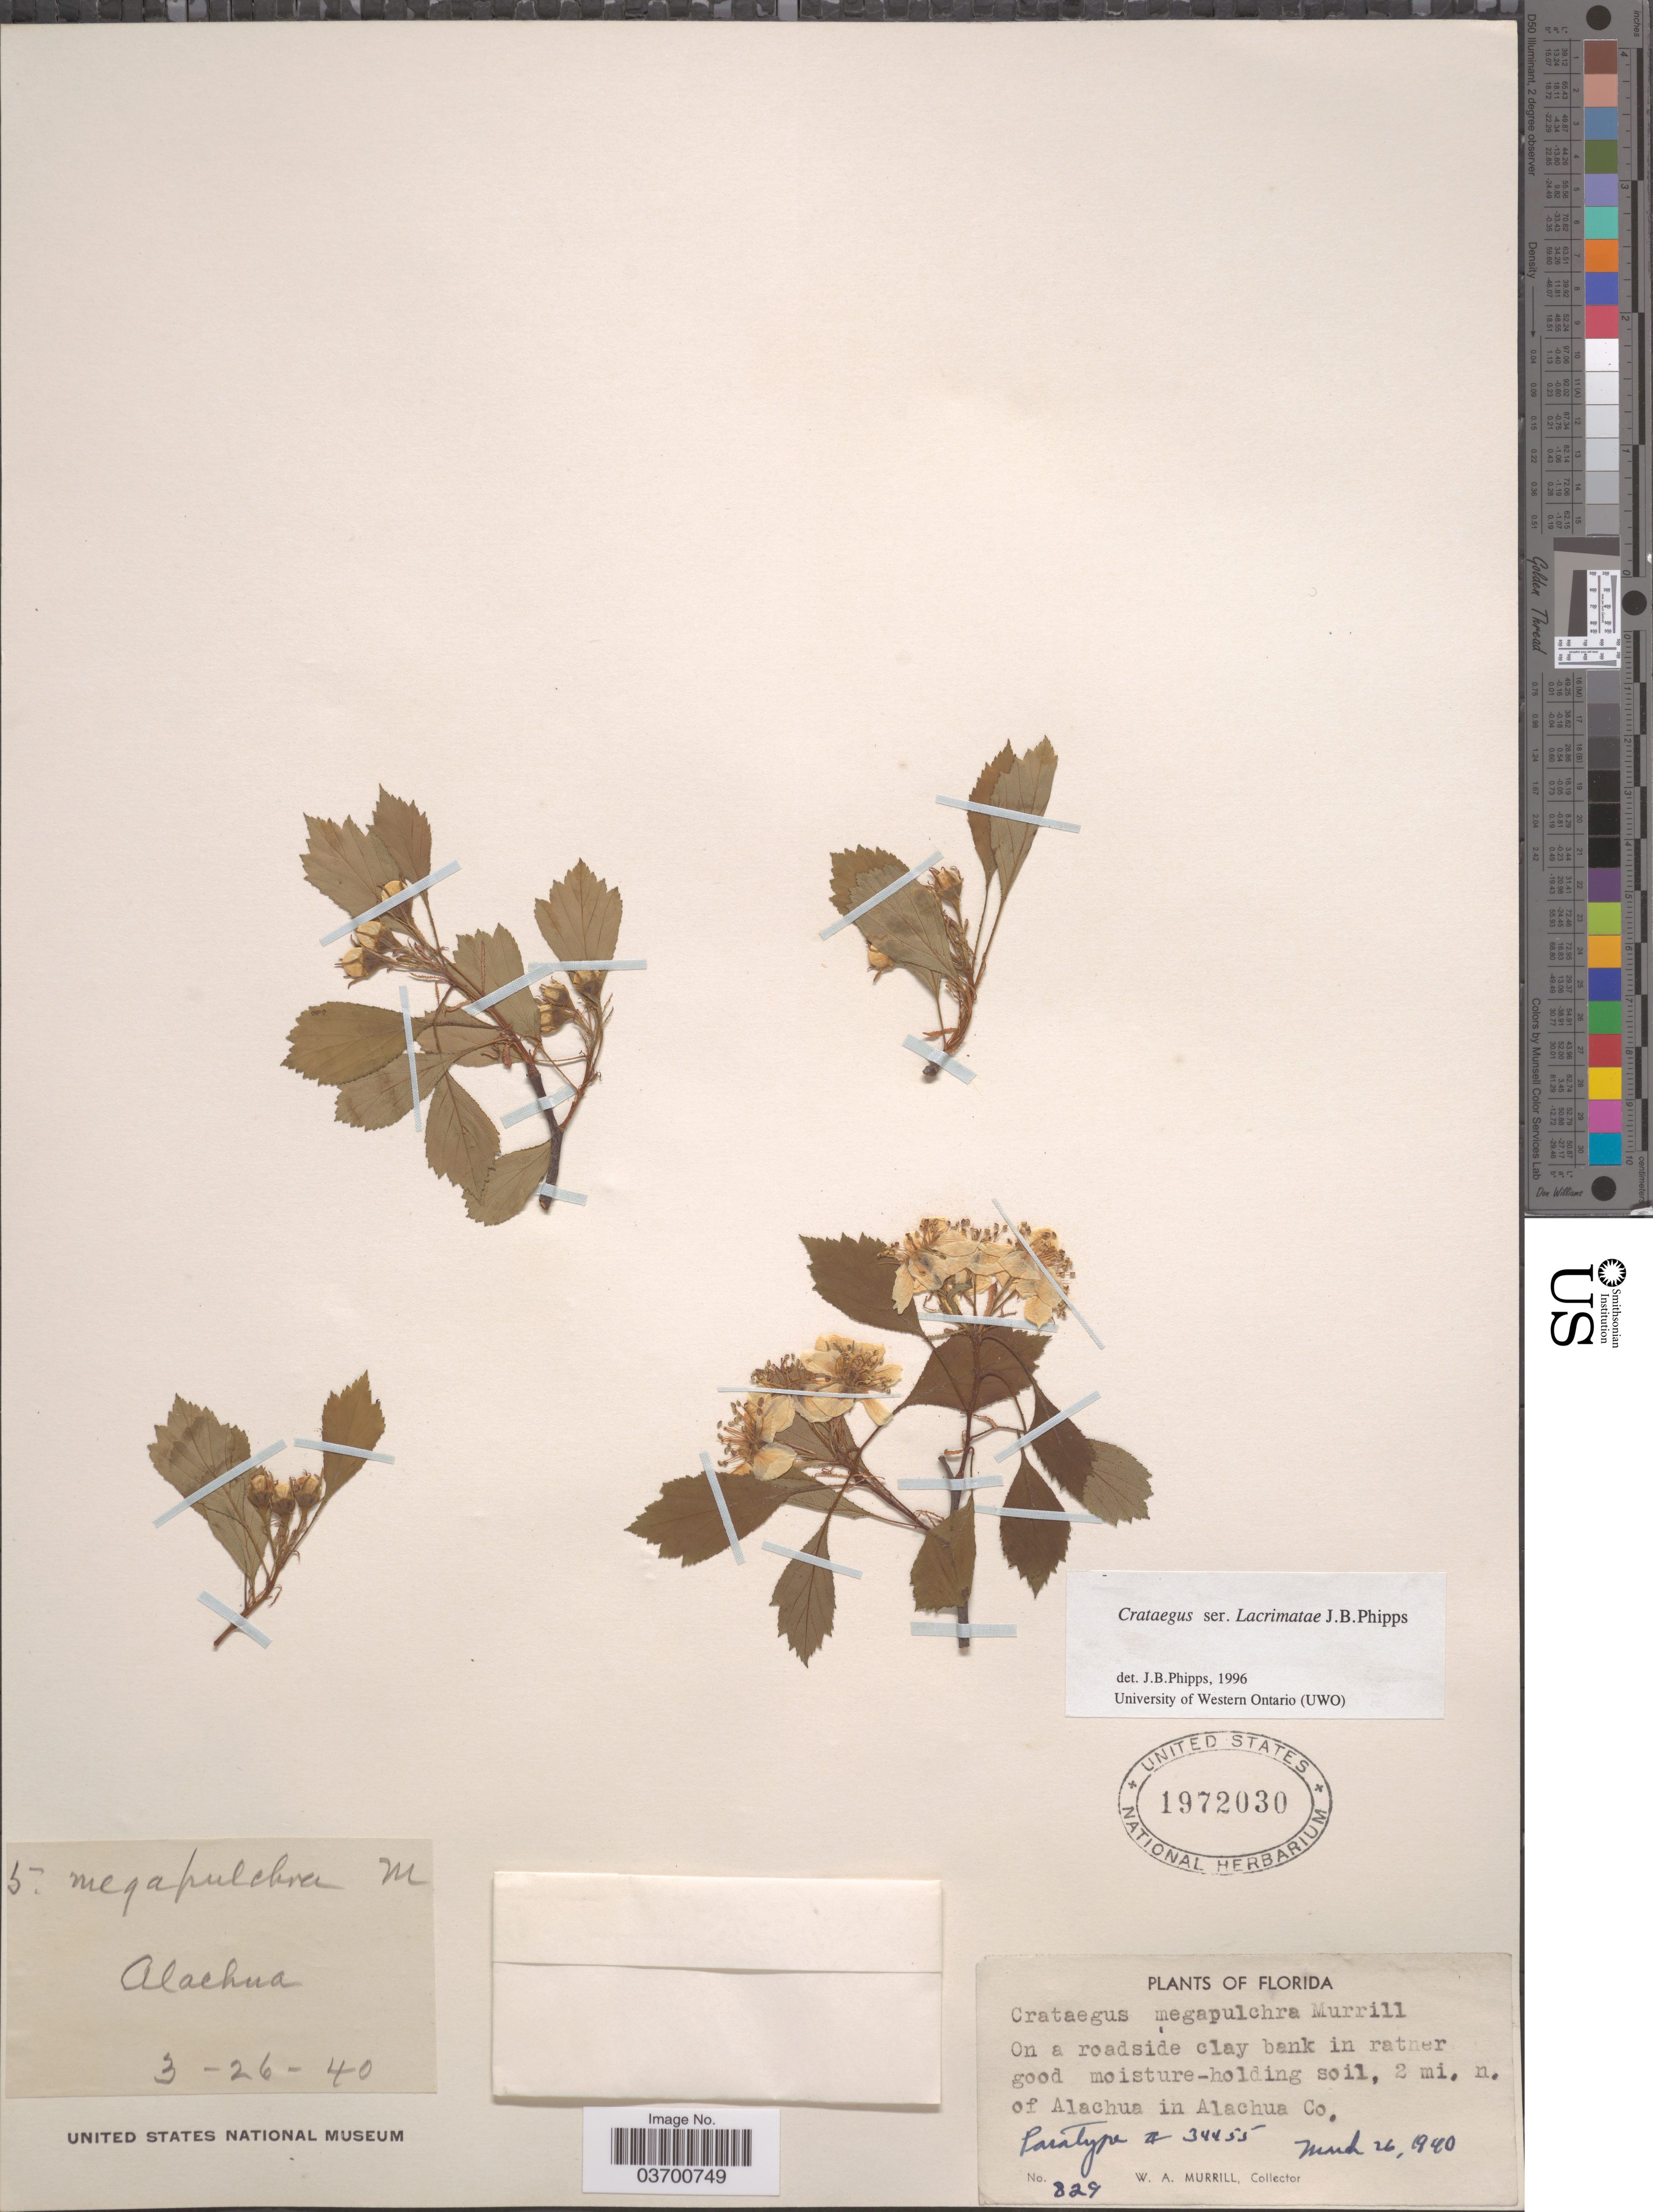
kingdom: Plantae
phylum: Tracheophyta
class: Magnoliopsida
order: Rosales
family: Rosaceae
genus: Crataegus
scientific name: Crataegus megapulchra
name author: Murrill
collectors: W. A. Murrill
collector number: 829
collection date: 1940-03-26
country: United States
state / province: Florida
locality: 2 mi. n. of Alachua in Alachua Co. Alachua.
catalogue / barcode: US 1972030